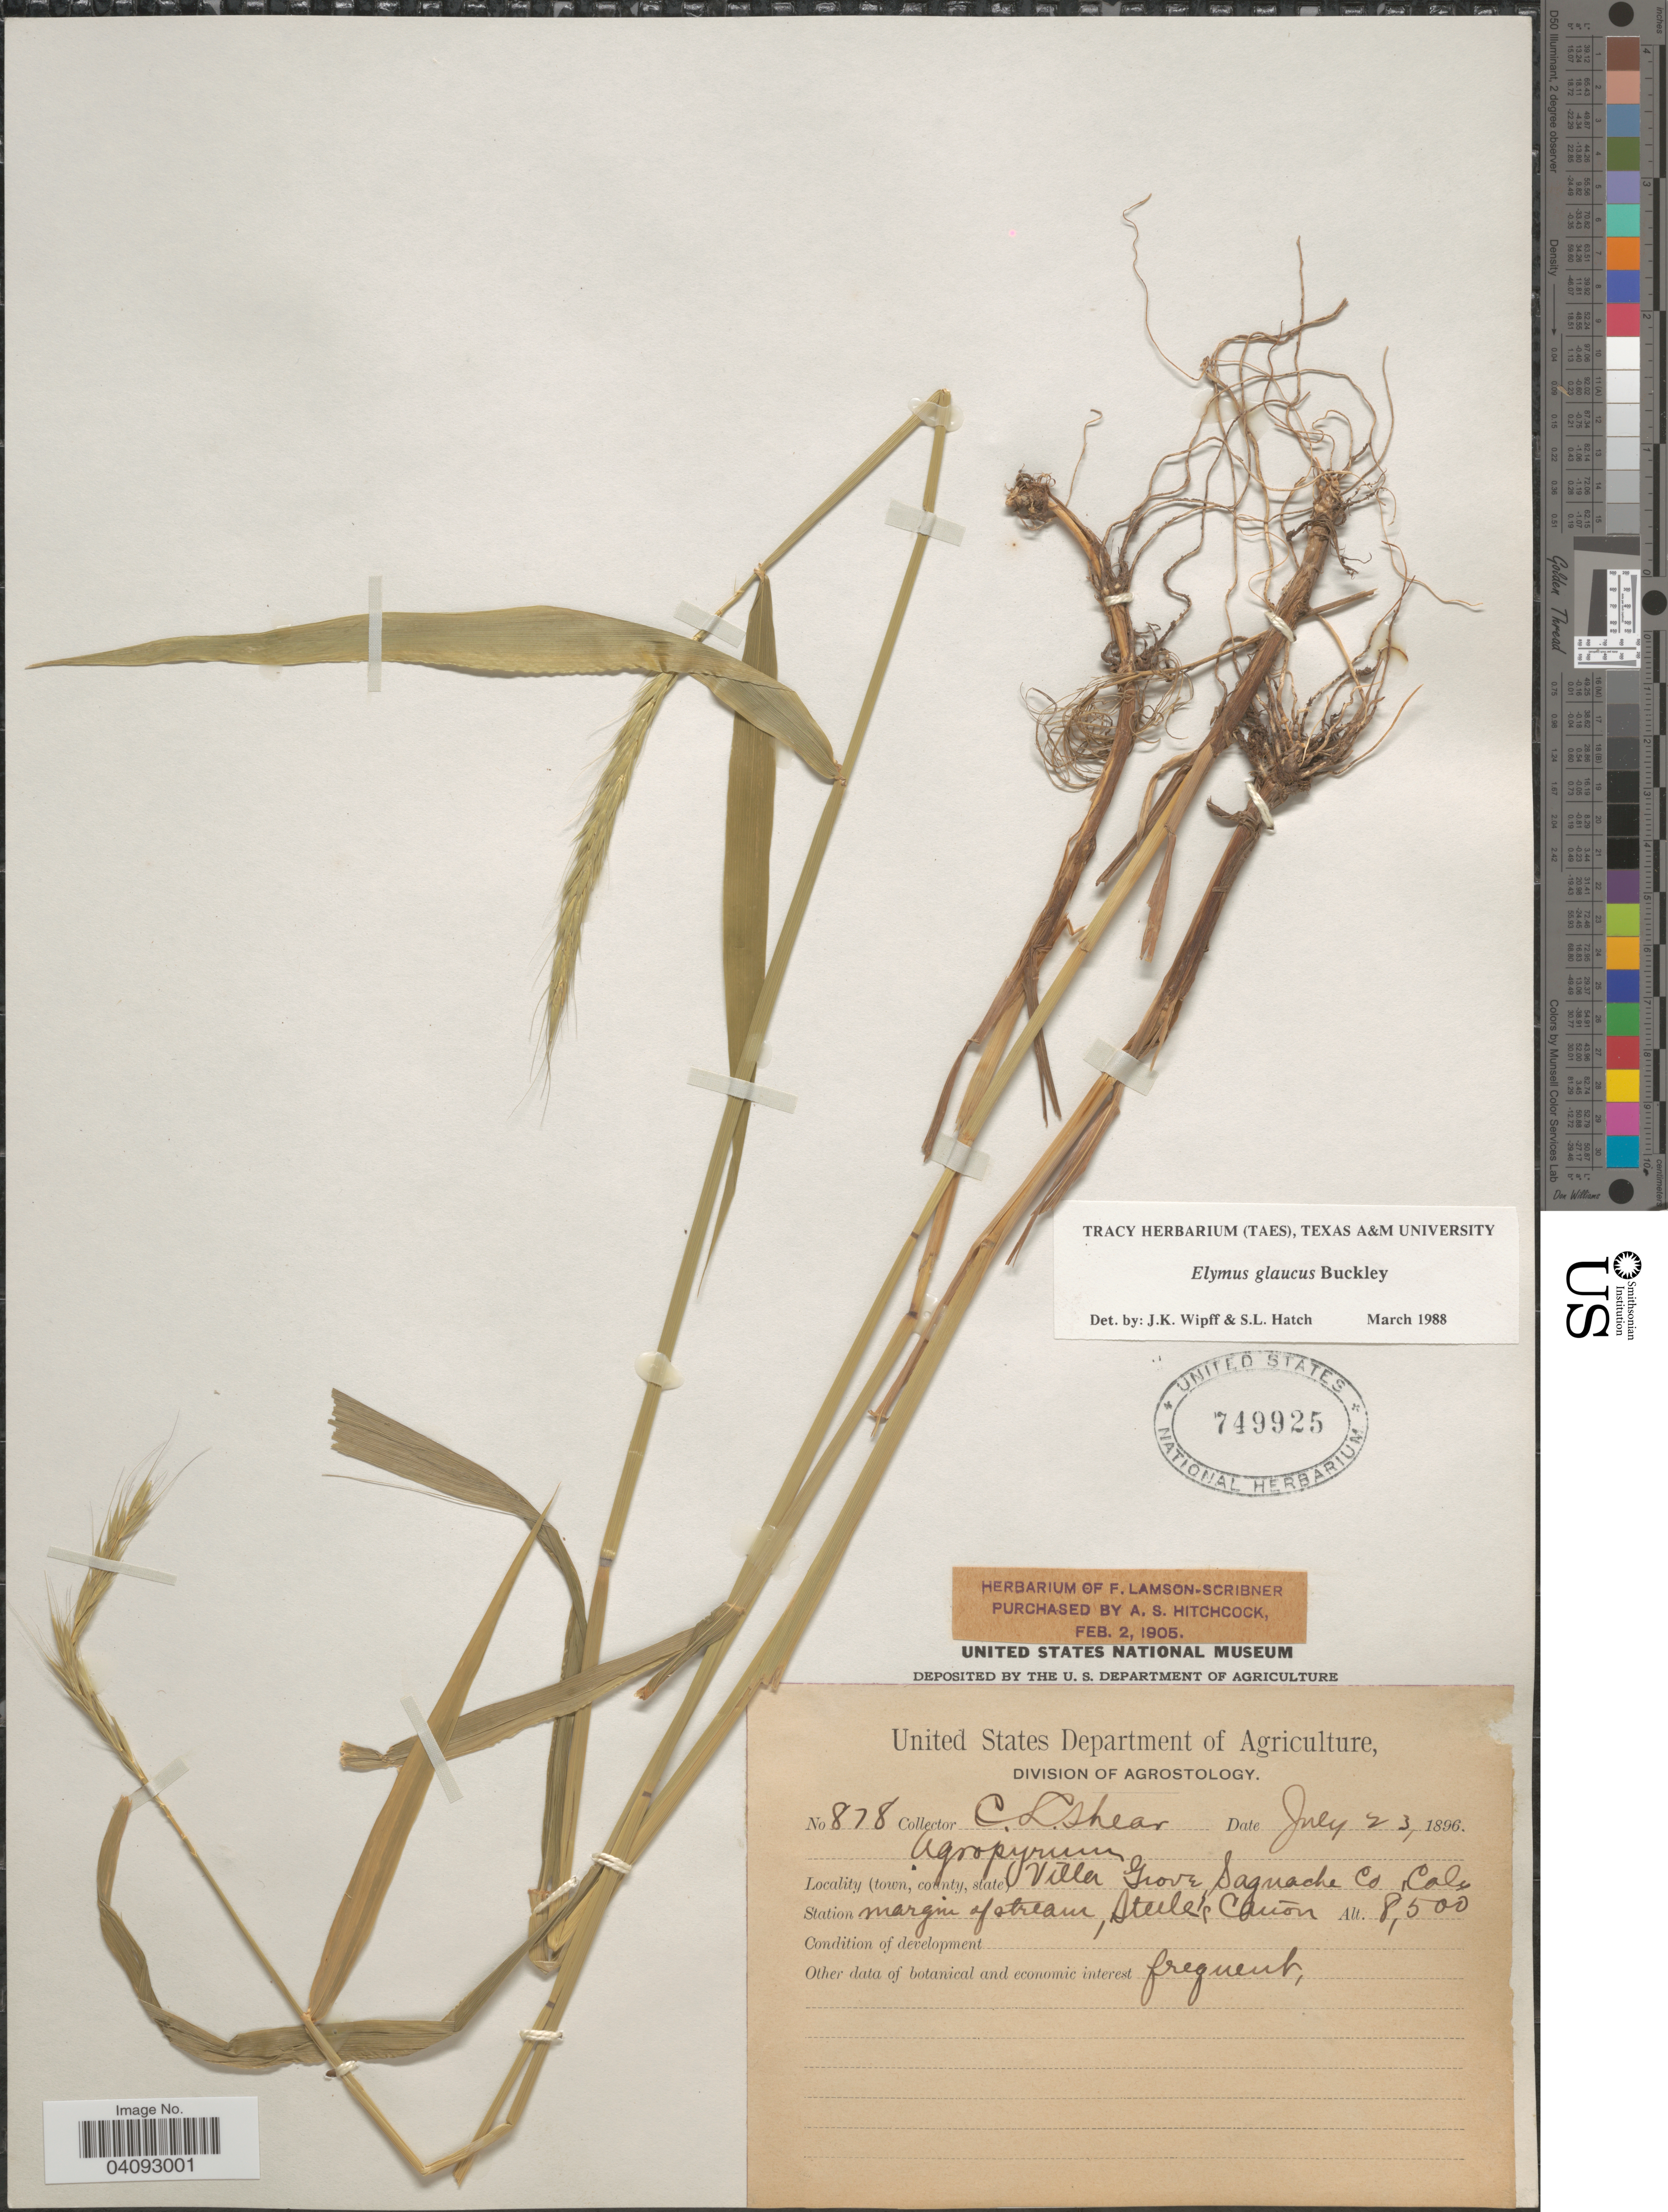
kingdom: Plantae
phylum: Tracheophyta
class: Liliopsida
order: Poales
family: Poaceae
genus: Elymus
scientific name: Elymus glaucus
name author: Buckley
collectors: C. L. Shear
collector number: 878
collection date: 1896-07-23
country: United States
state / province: Colorado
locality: Villa Grove Saguache Co. Station margin of stream, Steele's Cañon.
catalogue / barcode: US 749925